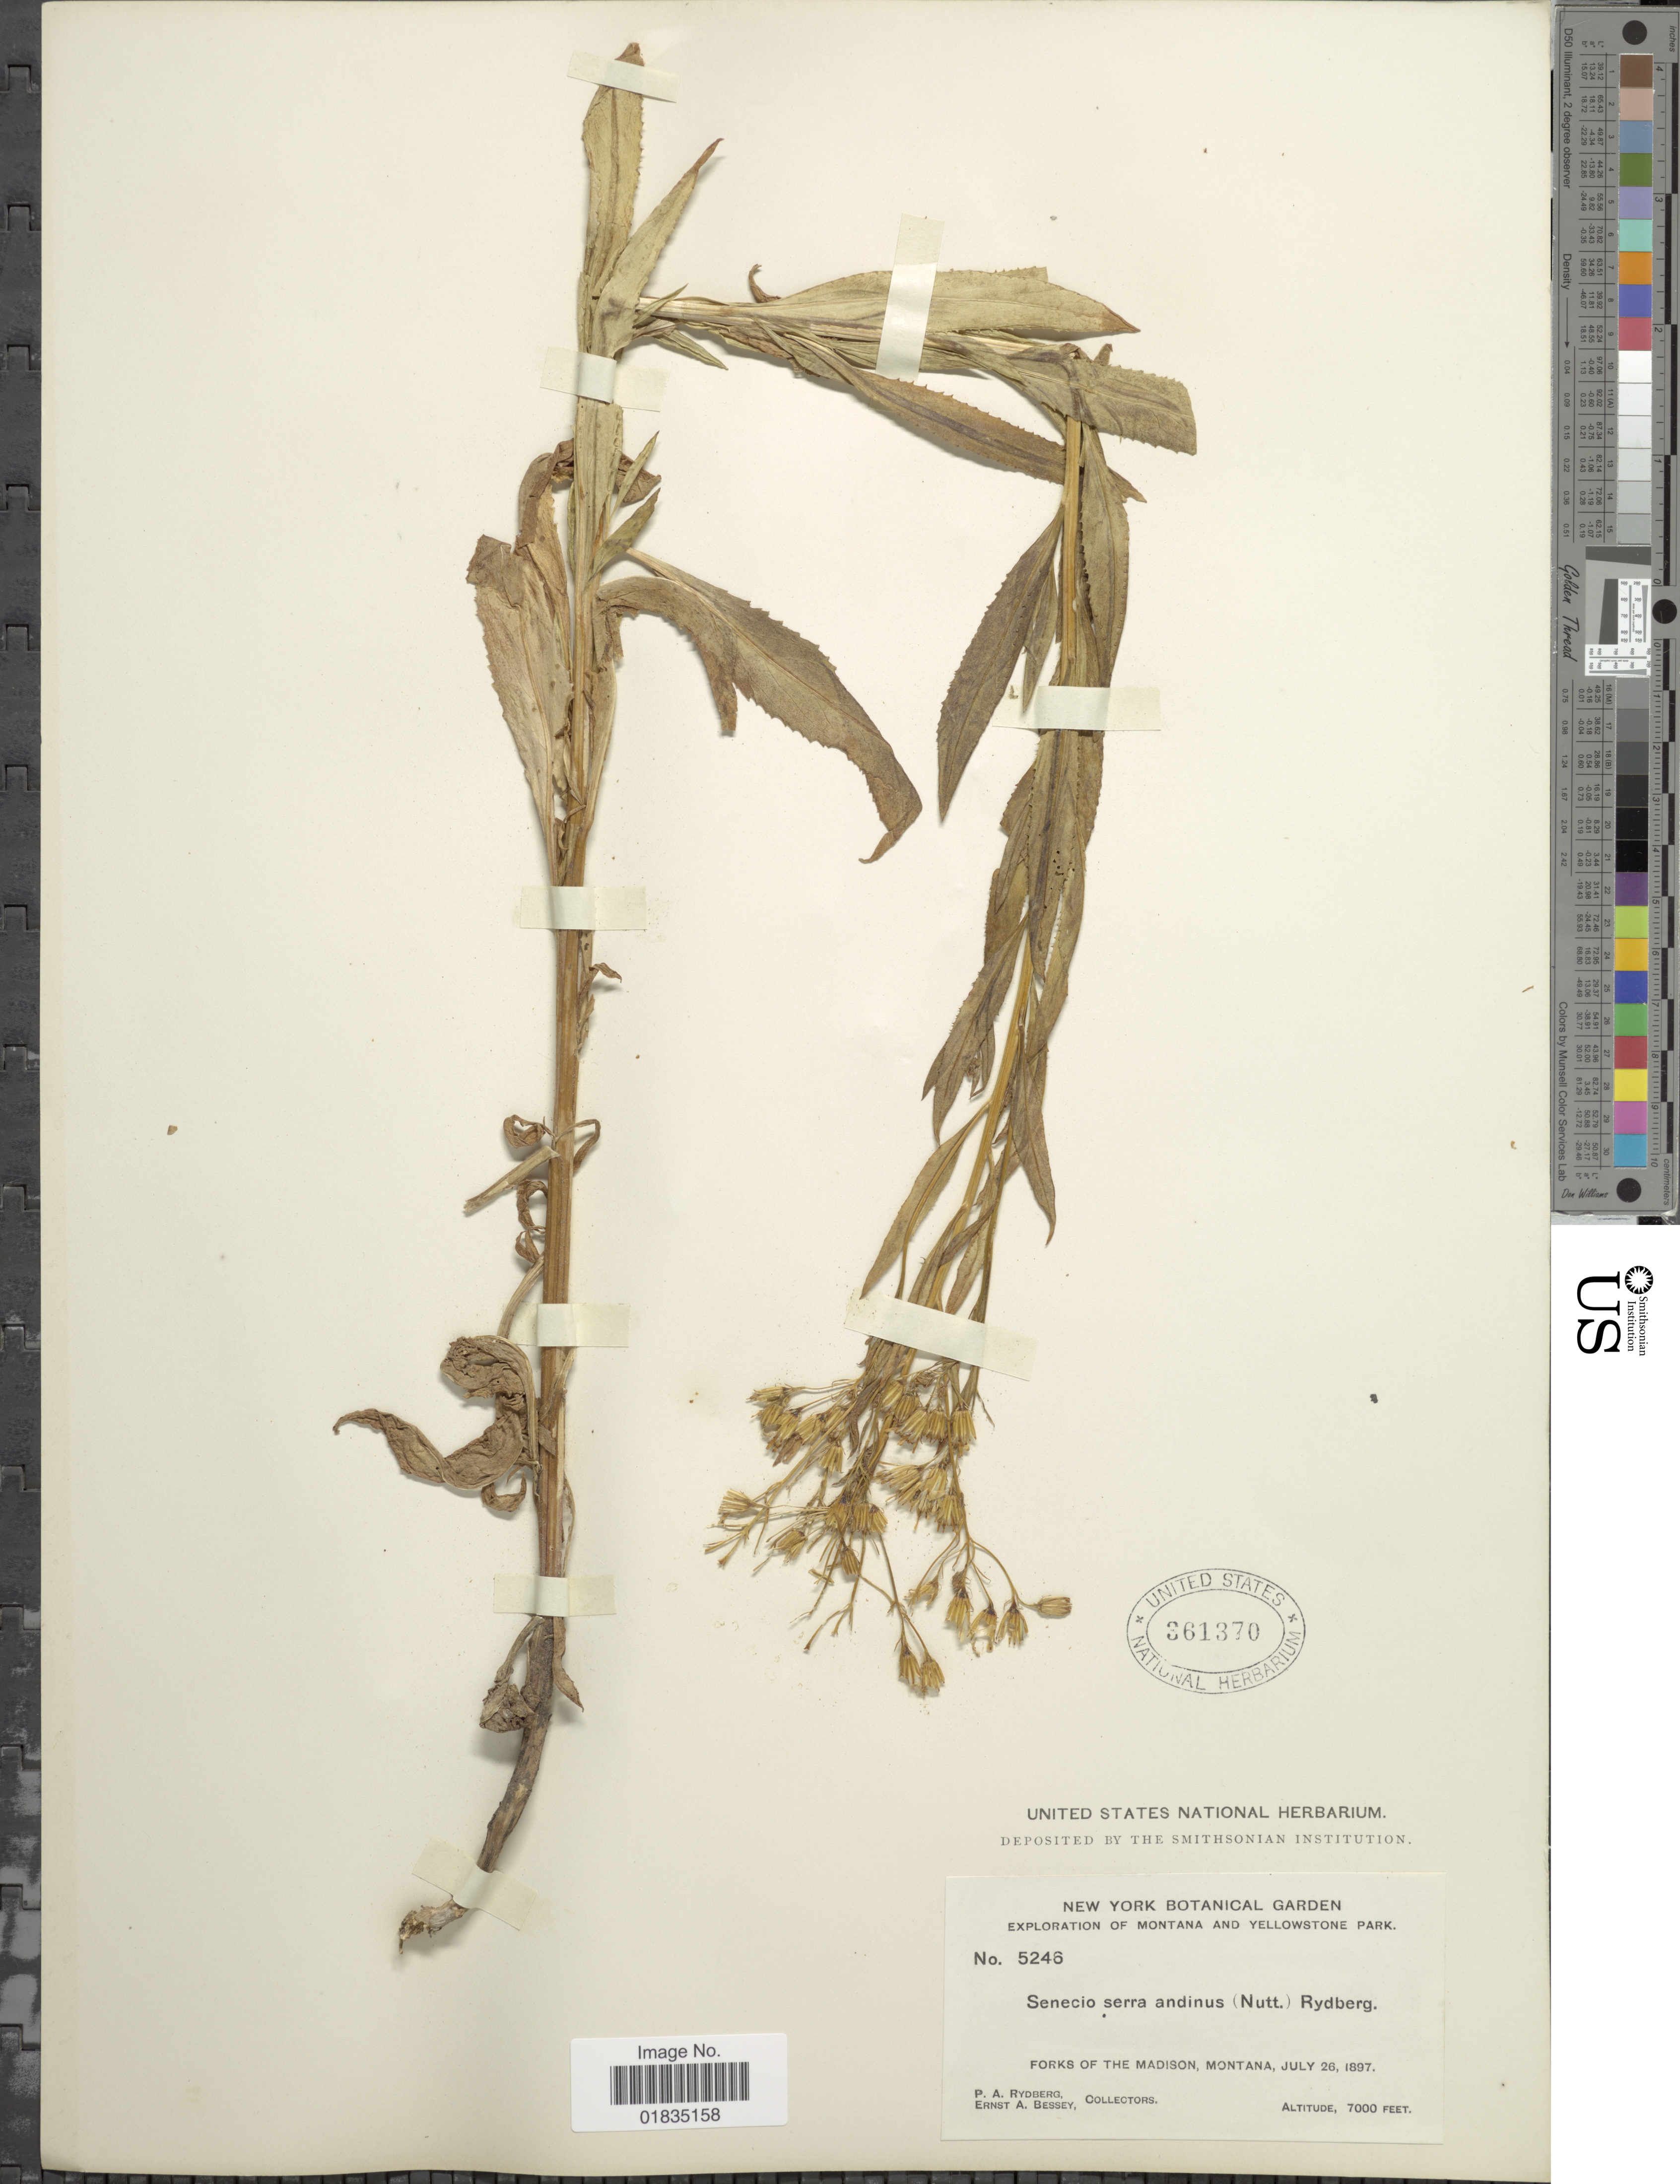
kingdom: Plantae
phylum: Tracheophyta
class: Magnoliopsida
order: Asterales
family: Asteraceae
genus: Senecio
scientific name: Senecio serra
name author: Hook.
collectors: P. A. Rydberg & E. A. Bessey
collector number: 5246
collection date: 1897-07-26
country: United States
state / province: Montana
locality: Yellowstone Park [unsure placement], Forks of the Madison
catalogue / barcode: US 361370